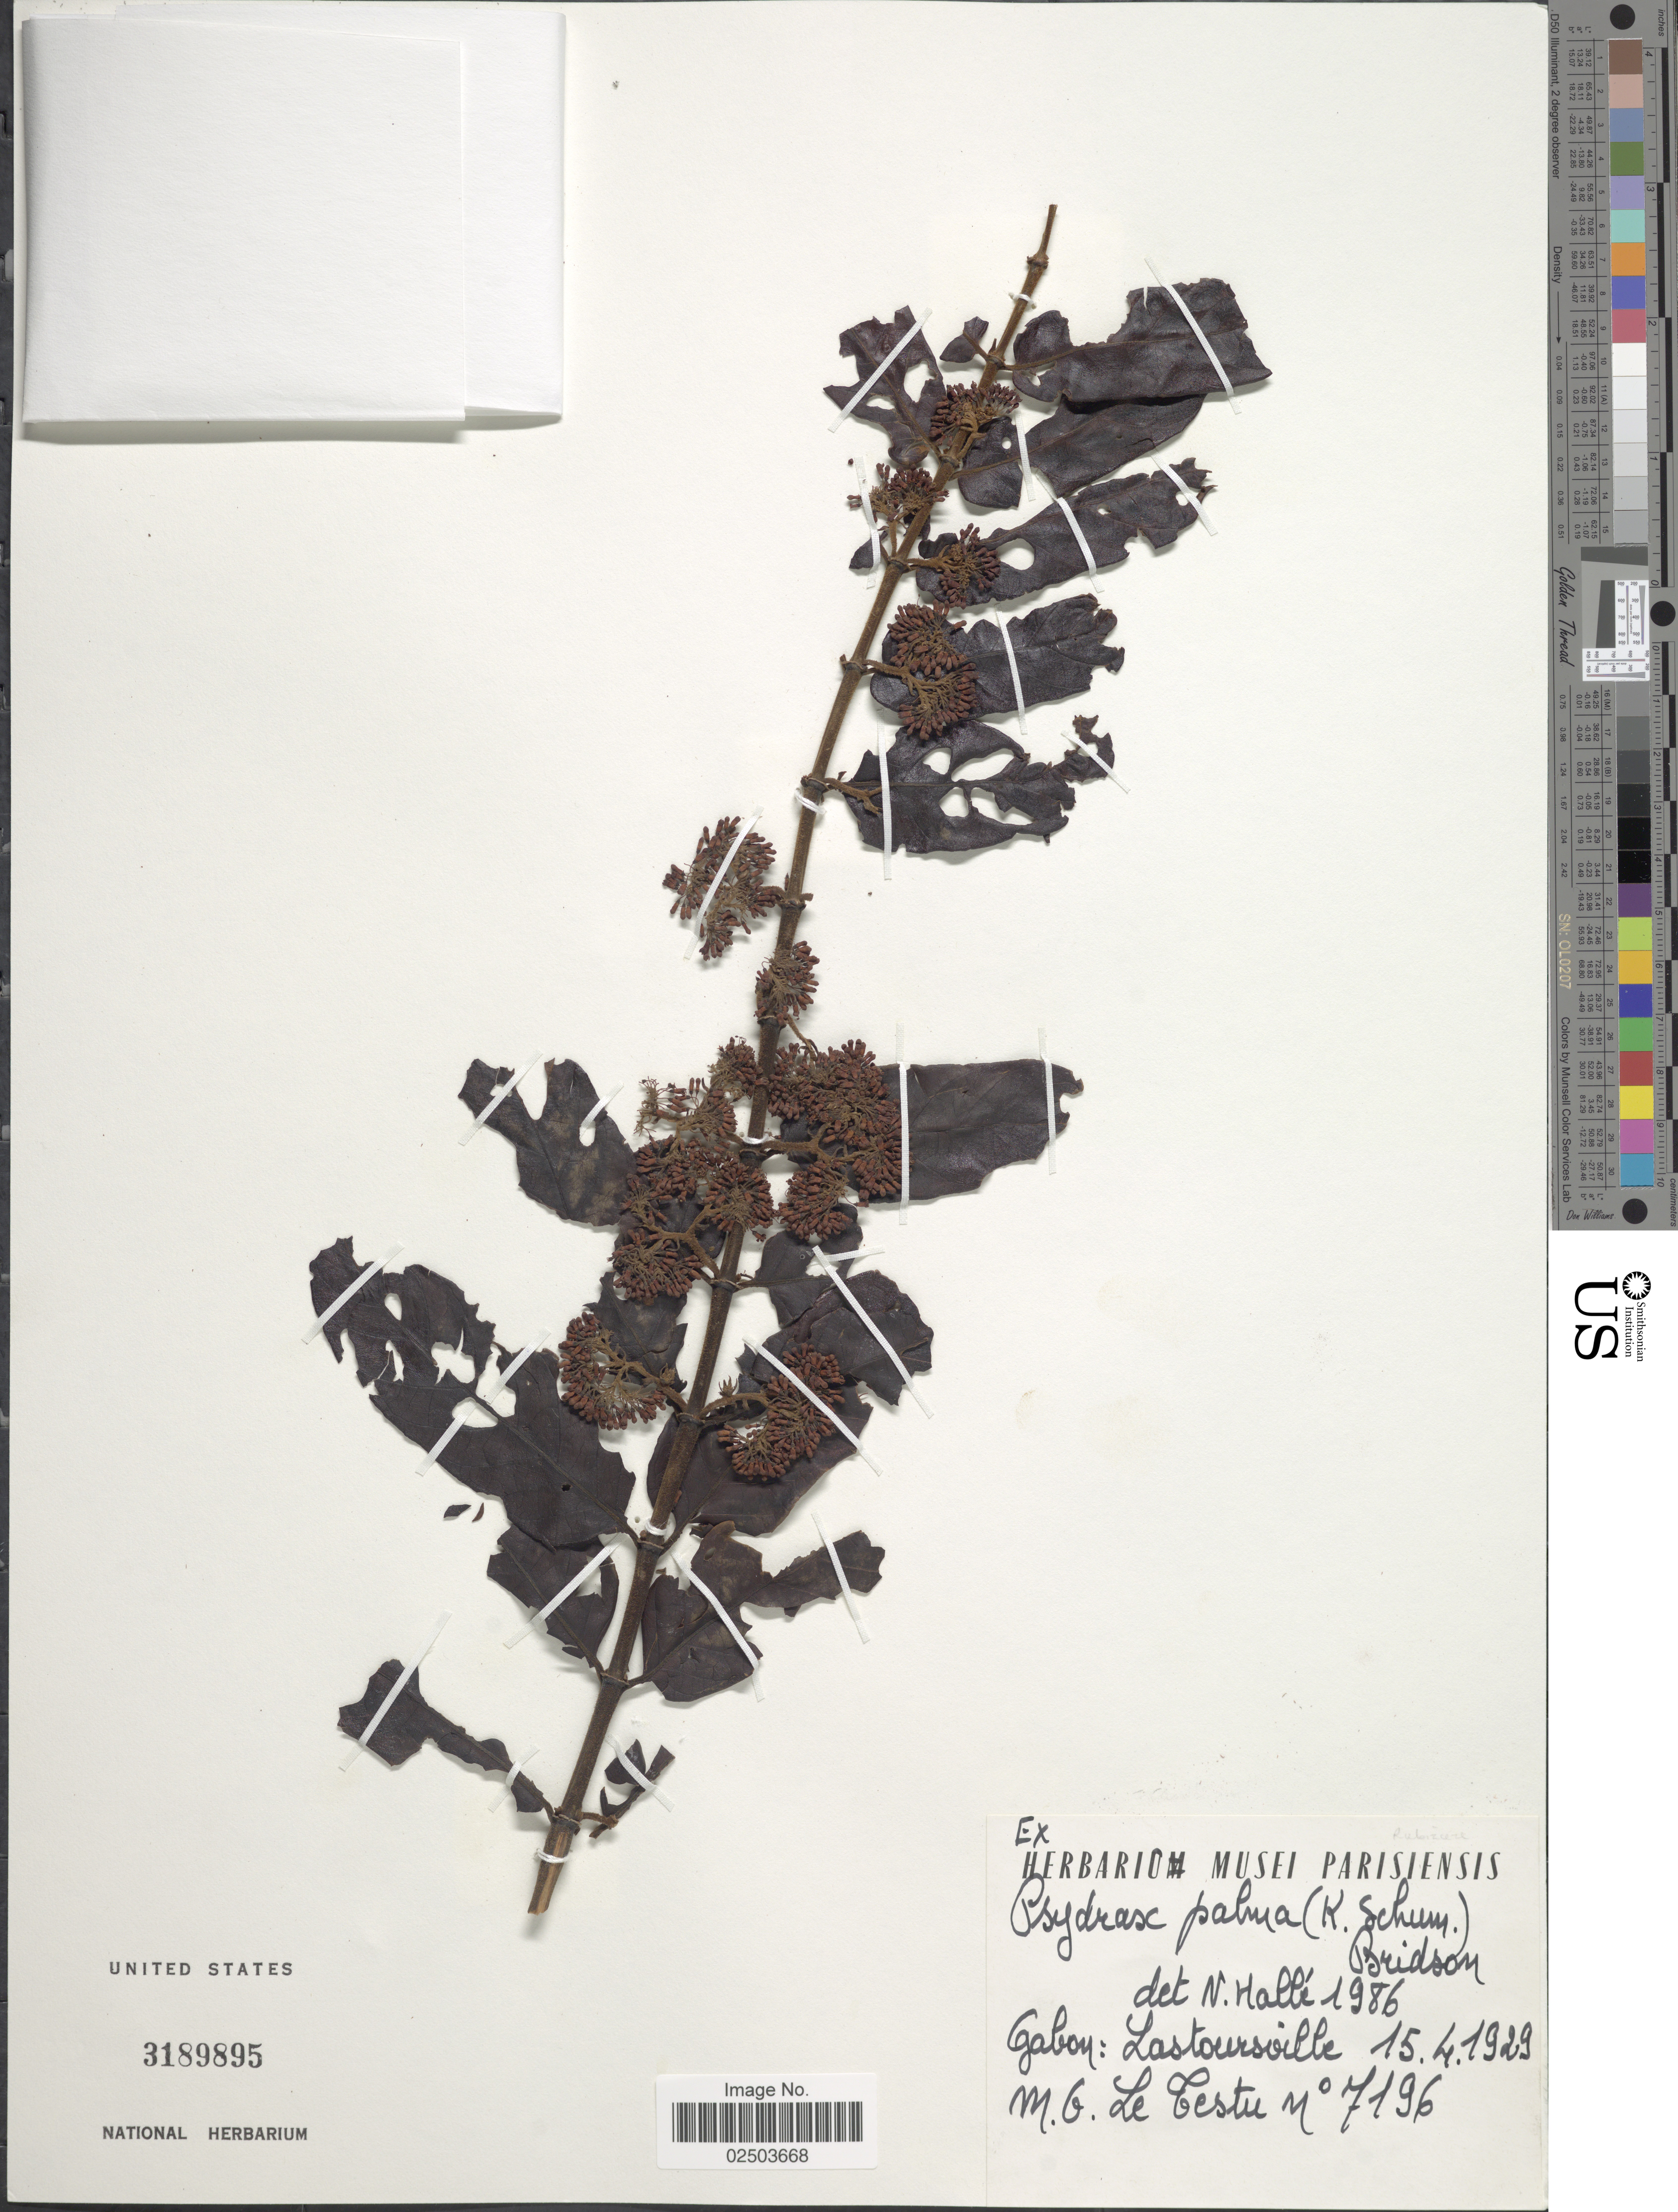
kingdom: Plantae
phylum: Tracheophyta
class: Magnoliopsida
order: Gentianales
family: Rubiaceae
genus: Psydrax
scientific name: Psydrax palma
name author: (K. Schum.) Bridson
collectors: G. Le Testu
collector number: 7196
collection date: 1929-04-15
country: Gabon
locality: Lastoursville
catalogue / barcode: US 3189895